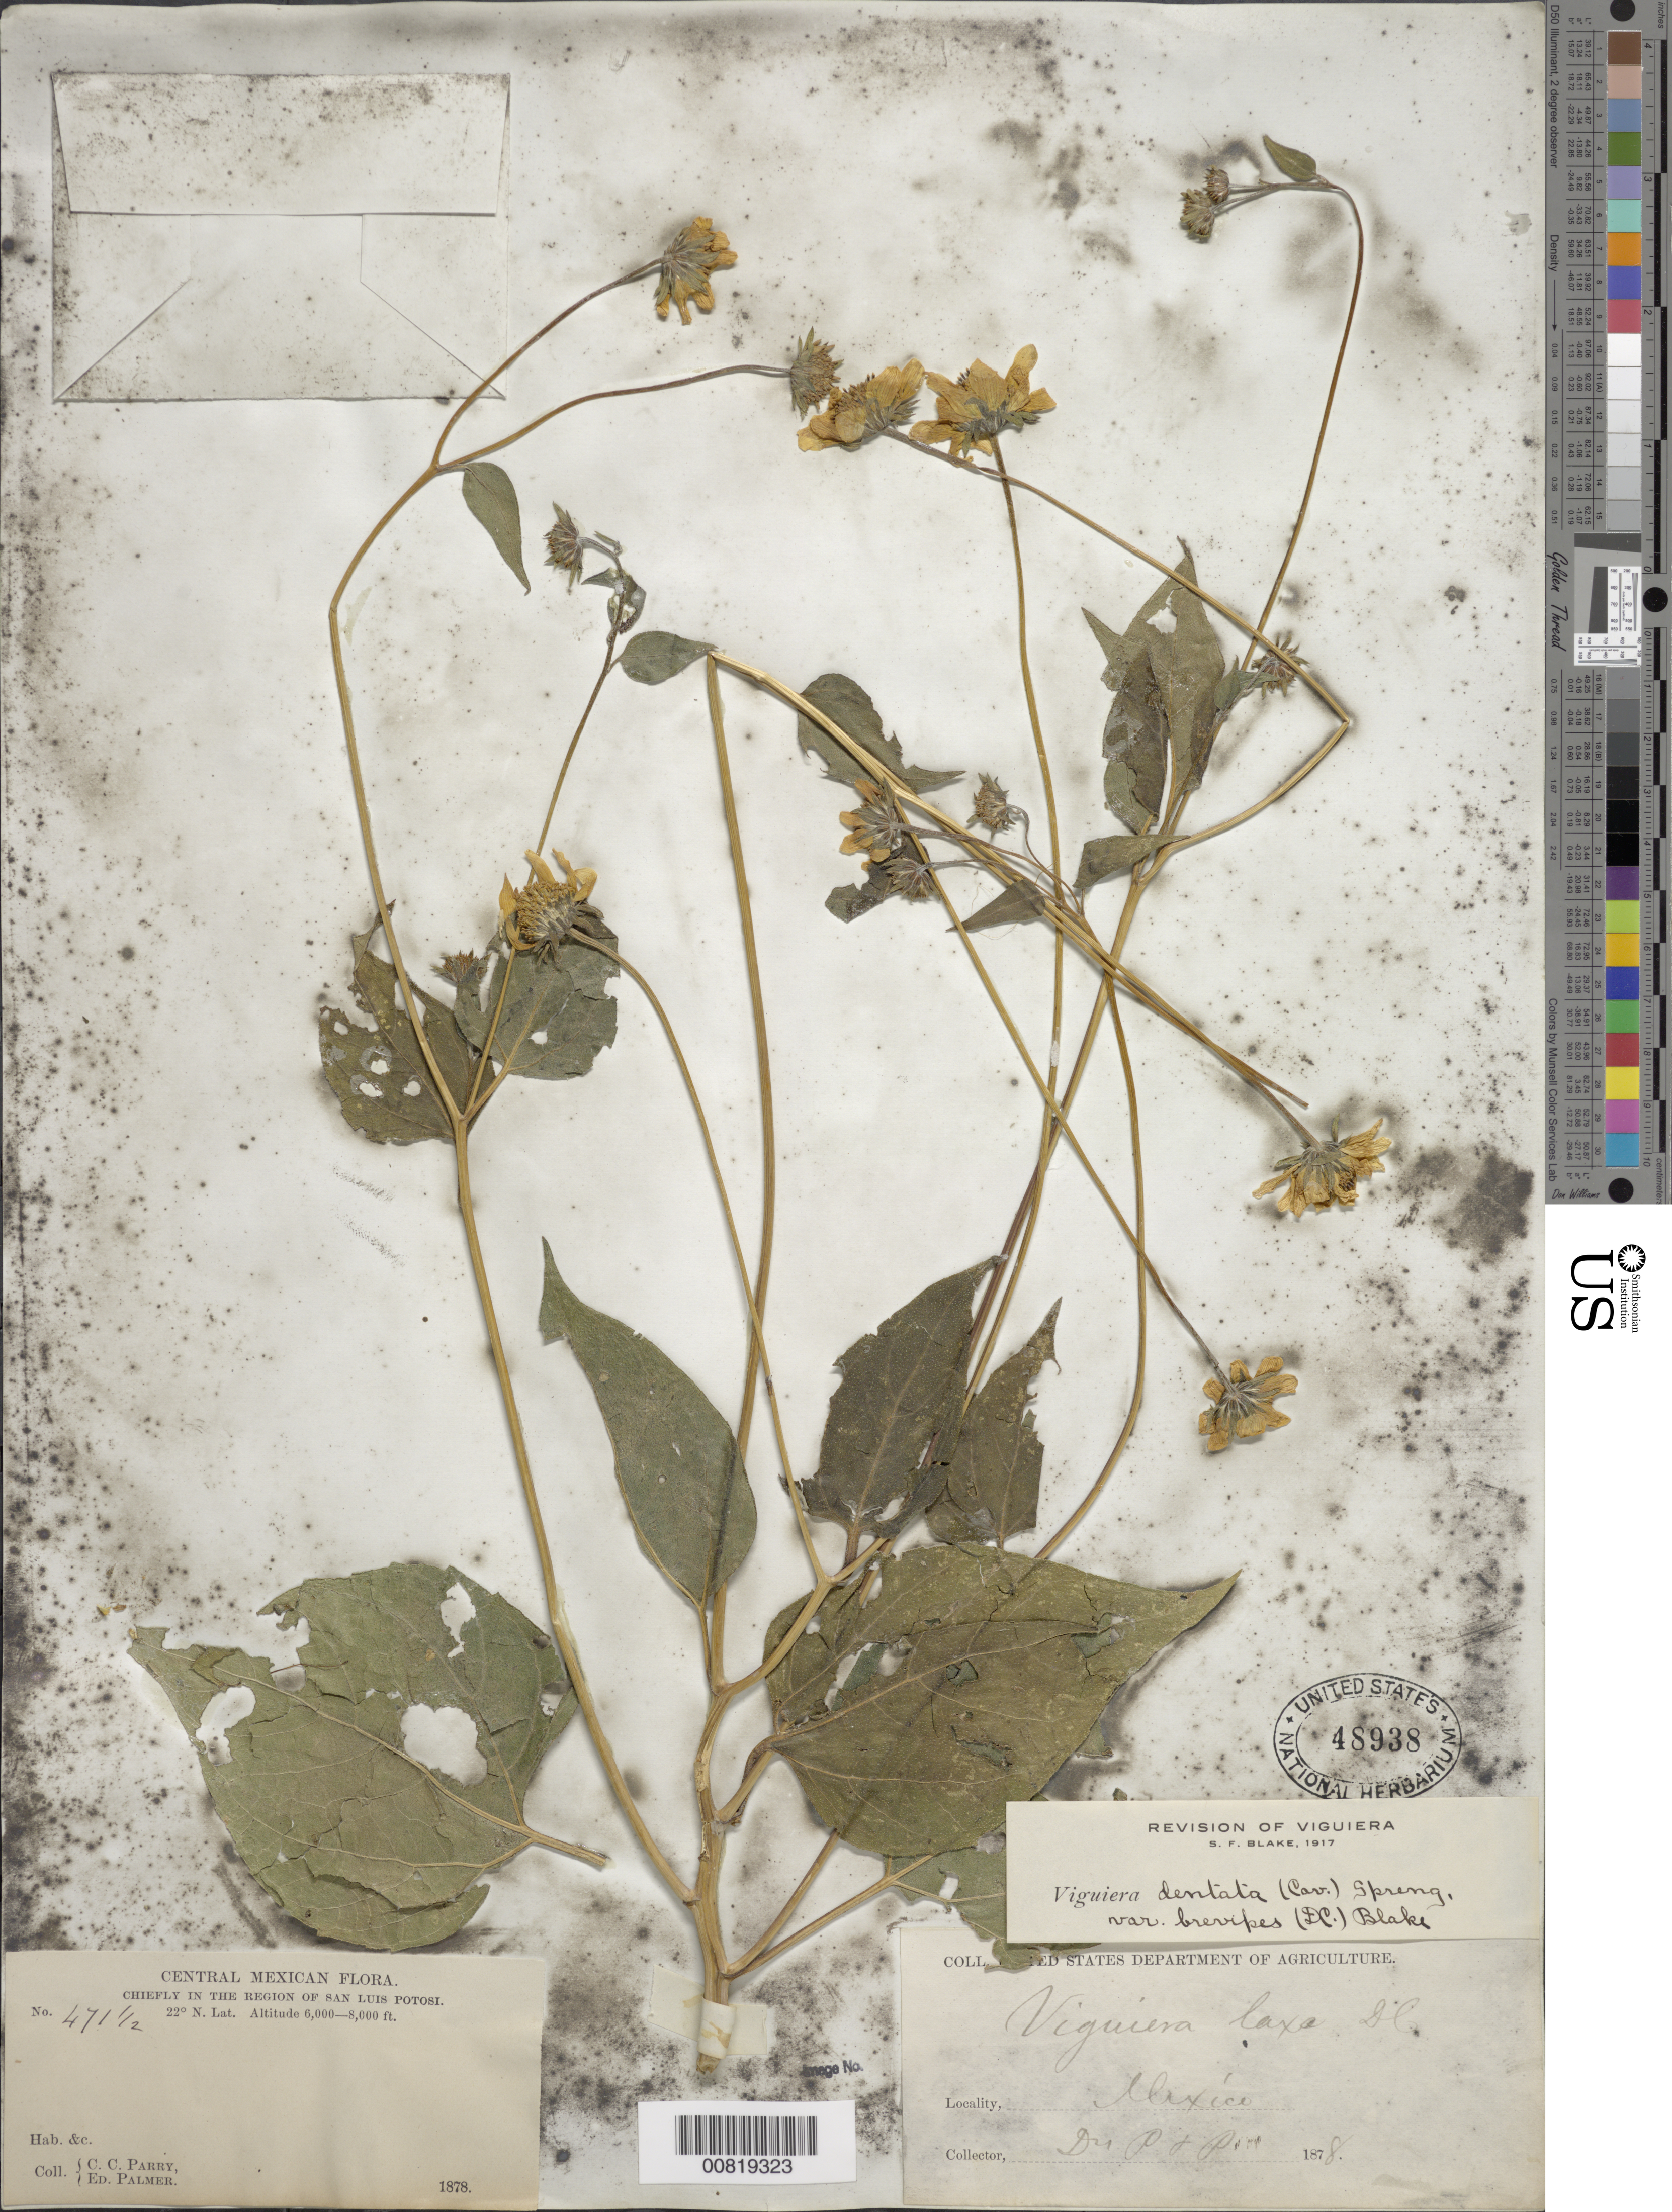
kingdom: Plantae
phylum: Tracheophyta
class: Magnoliopsida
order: Asterales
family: Asteraceae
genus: Viguiera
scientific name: Viguiera dentata var. brevipes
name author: (DC.) S.F. Blake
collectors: C. C. Parry & E. Palmer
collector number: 471½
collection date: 1878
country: Mexico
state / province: San Luis Potosí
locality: Central Mexican, Chiefly in the Region of San Luis Potosi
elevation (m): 1829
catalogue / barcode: US 48938